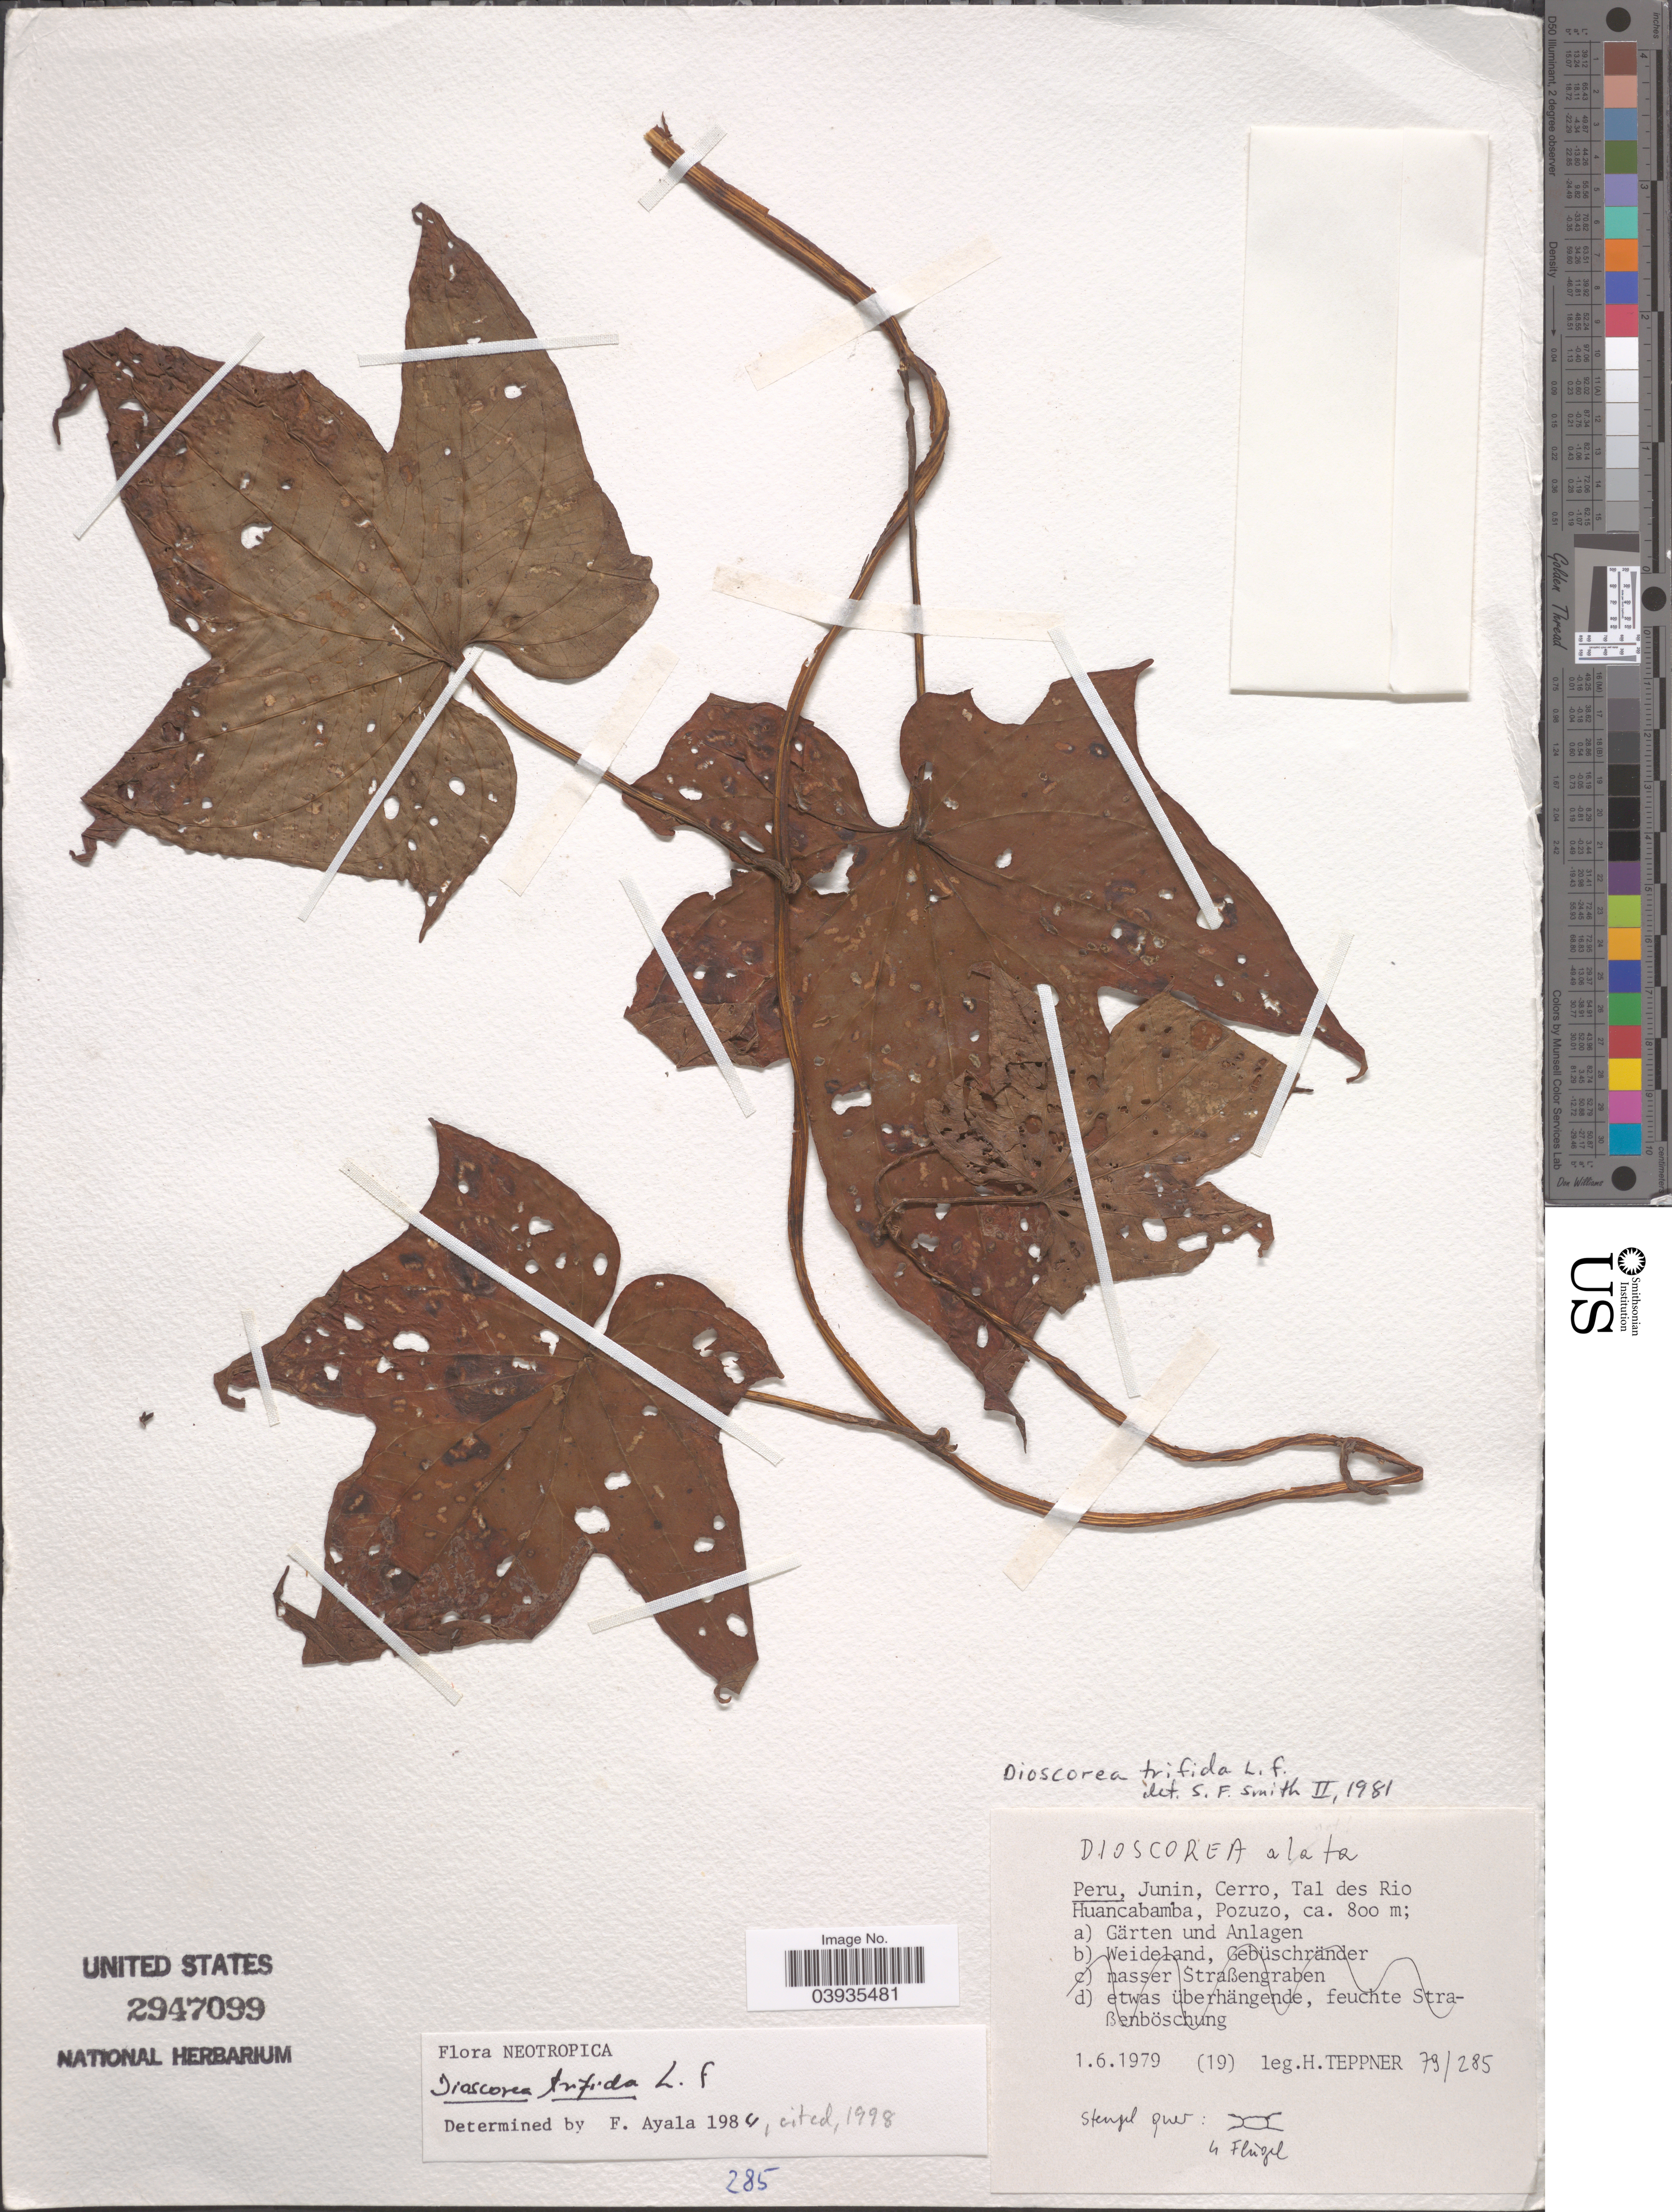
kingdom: Plantae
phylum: Tracheophyta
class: Liliopsida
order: Dioscoreales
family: Dioscoreaceae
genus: Dioscorea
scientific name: Dioscorea trifida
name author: L. f.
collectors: H. Teppner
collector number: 79/285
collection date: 1979-06-01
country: Peru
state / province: Junín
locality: Cerro, Tal des Rio Huancabamba, Pozuzo. Gärten und Andlagen.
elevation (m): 800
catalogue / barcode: US 2947099